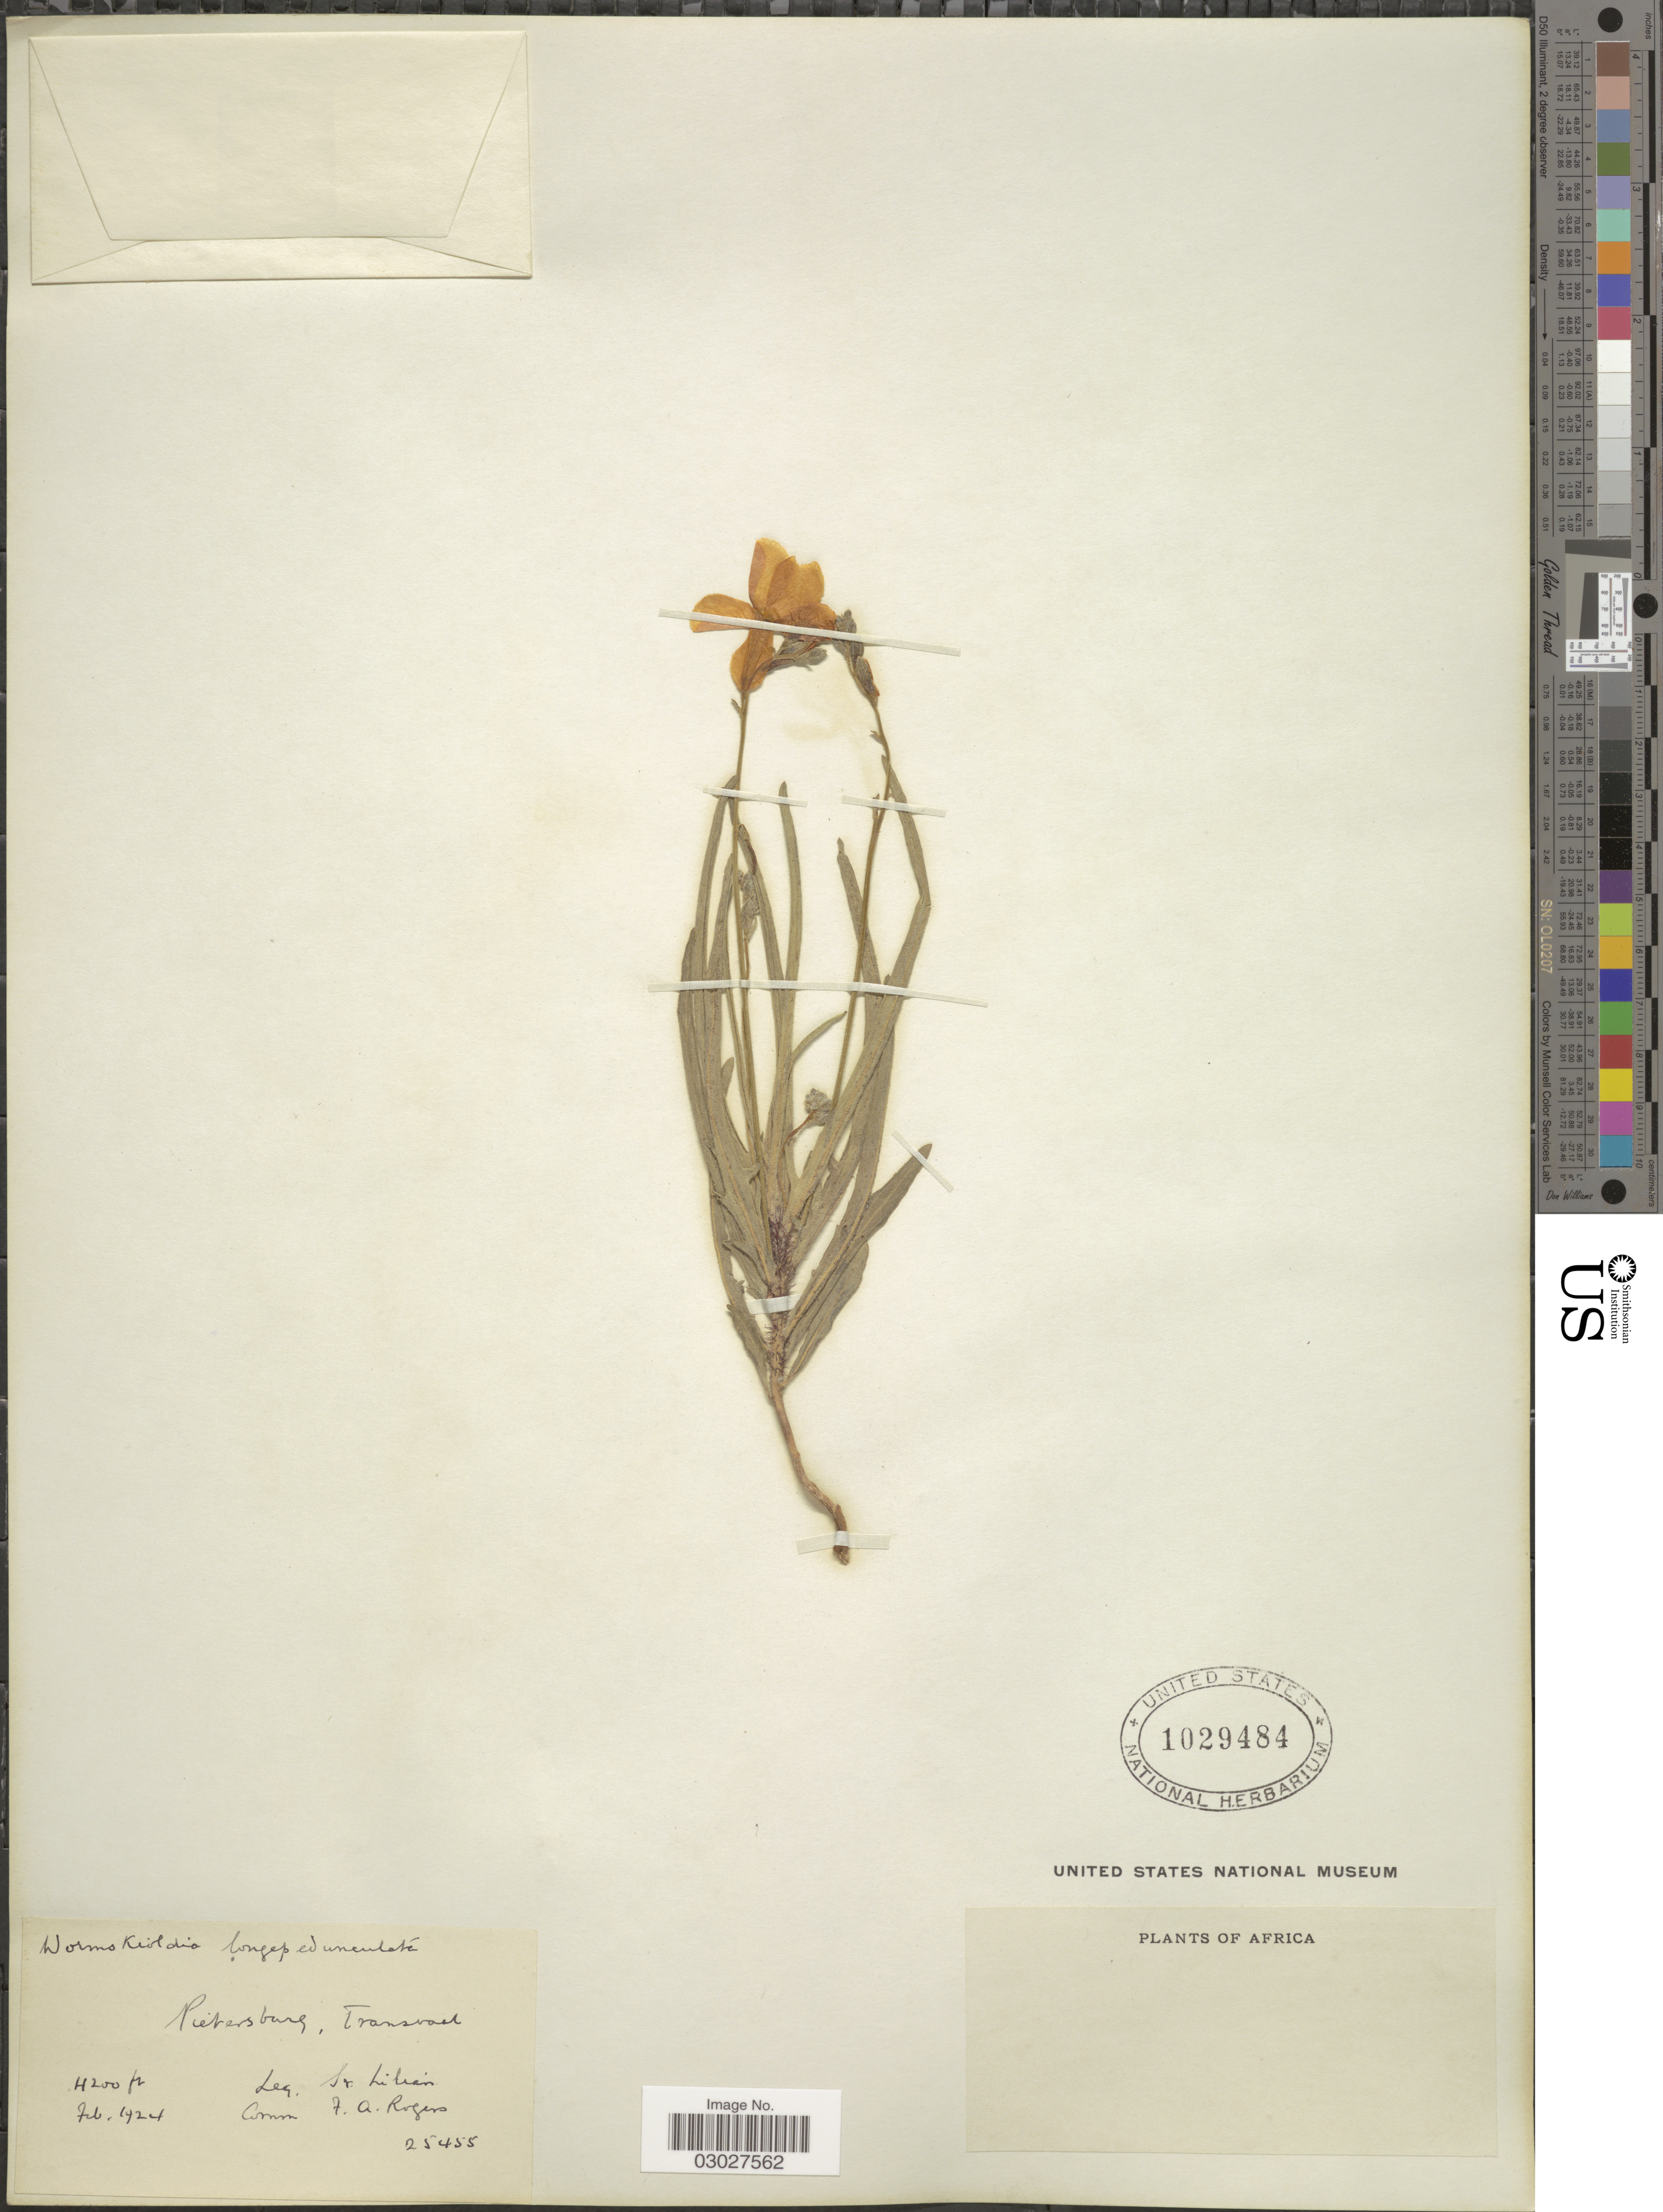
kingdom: Plantae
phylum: Tracheophyta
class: Magnoliopsida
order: Malpighiales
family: Turneraceae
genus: Tricliceras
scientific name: Tricliceras longepedunculatum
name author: (Mast.) R. Fern.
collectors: Sr. Lilian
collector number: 25455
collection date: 1924-02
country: South Africa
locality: Africa. Pietersburg, Transvaal.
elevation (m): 1280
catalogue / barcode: US 1029484